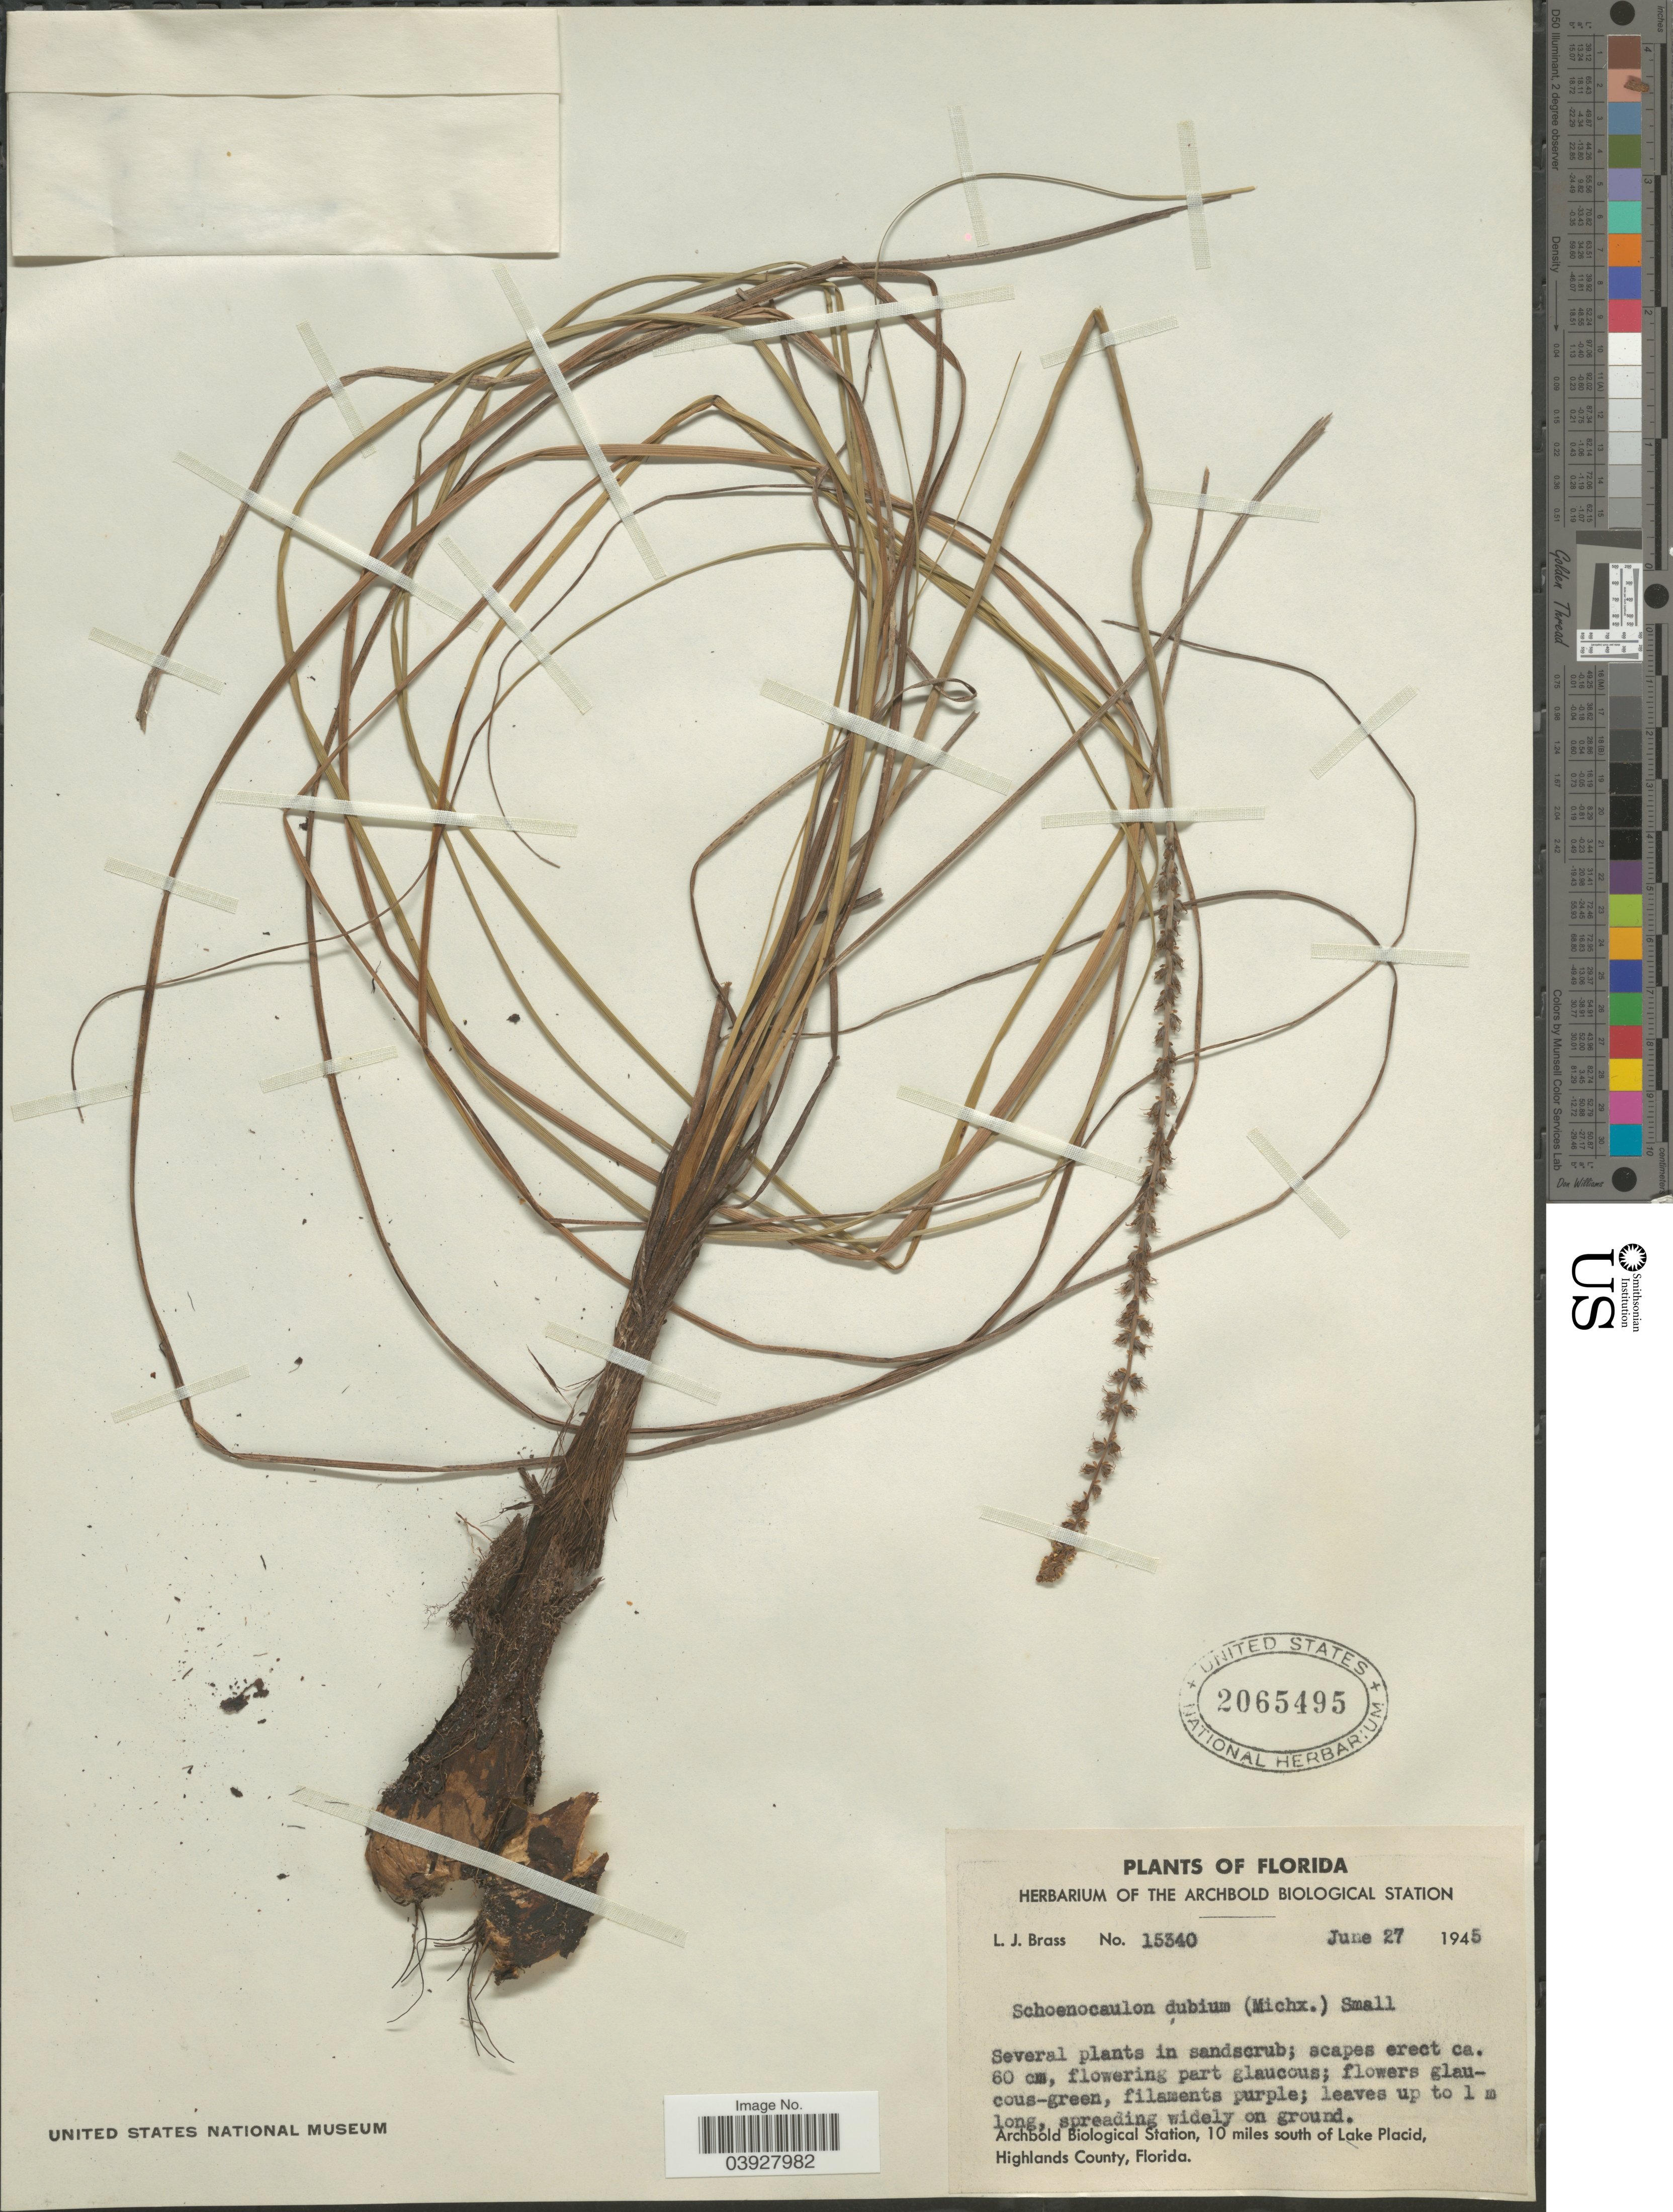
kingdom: Plantae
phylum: Tracheophyta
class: Liliopsida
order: Liliales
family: Melanthiaceae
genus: Schoenocaulon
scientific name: Schoenocaulon dubium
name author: (Michx.) Small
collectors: L. J. Brass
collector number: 15340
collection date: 1945-06-27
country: United States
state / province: Florida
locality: Archbold Biological Station, 10 miles south of Lake Placid, Highlands County.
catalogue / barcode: US 2065495